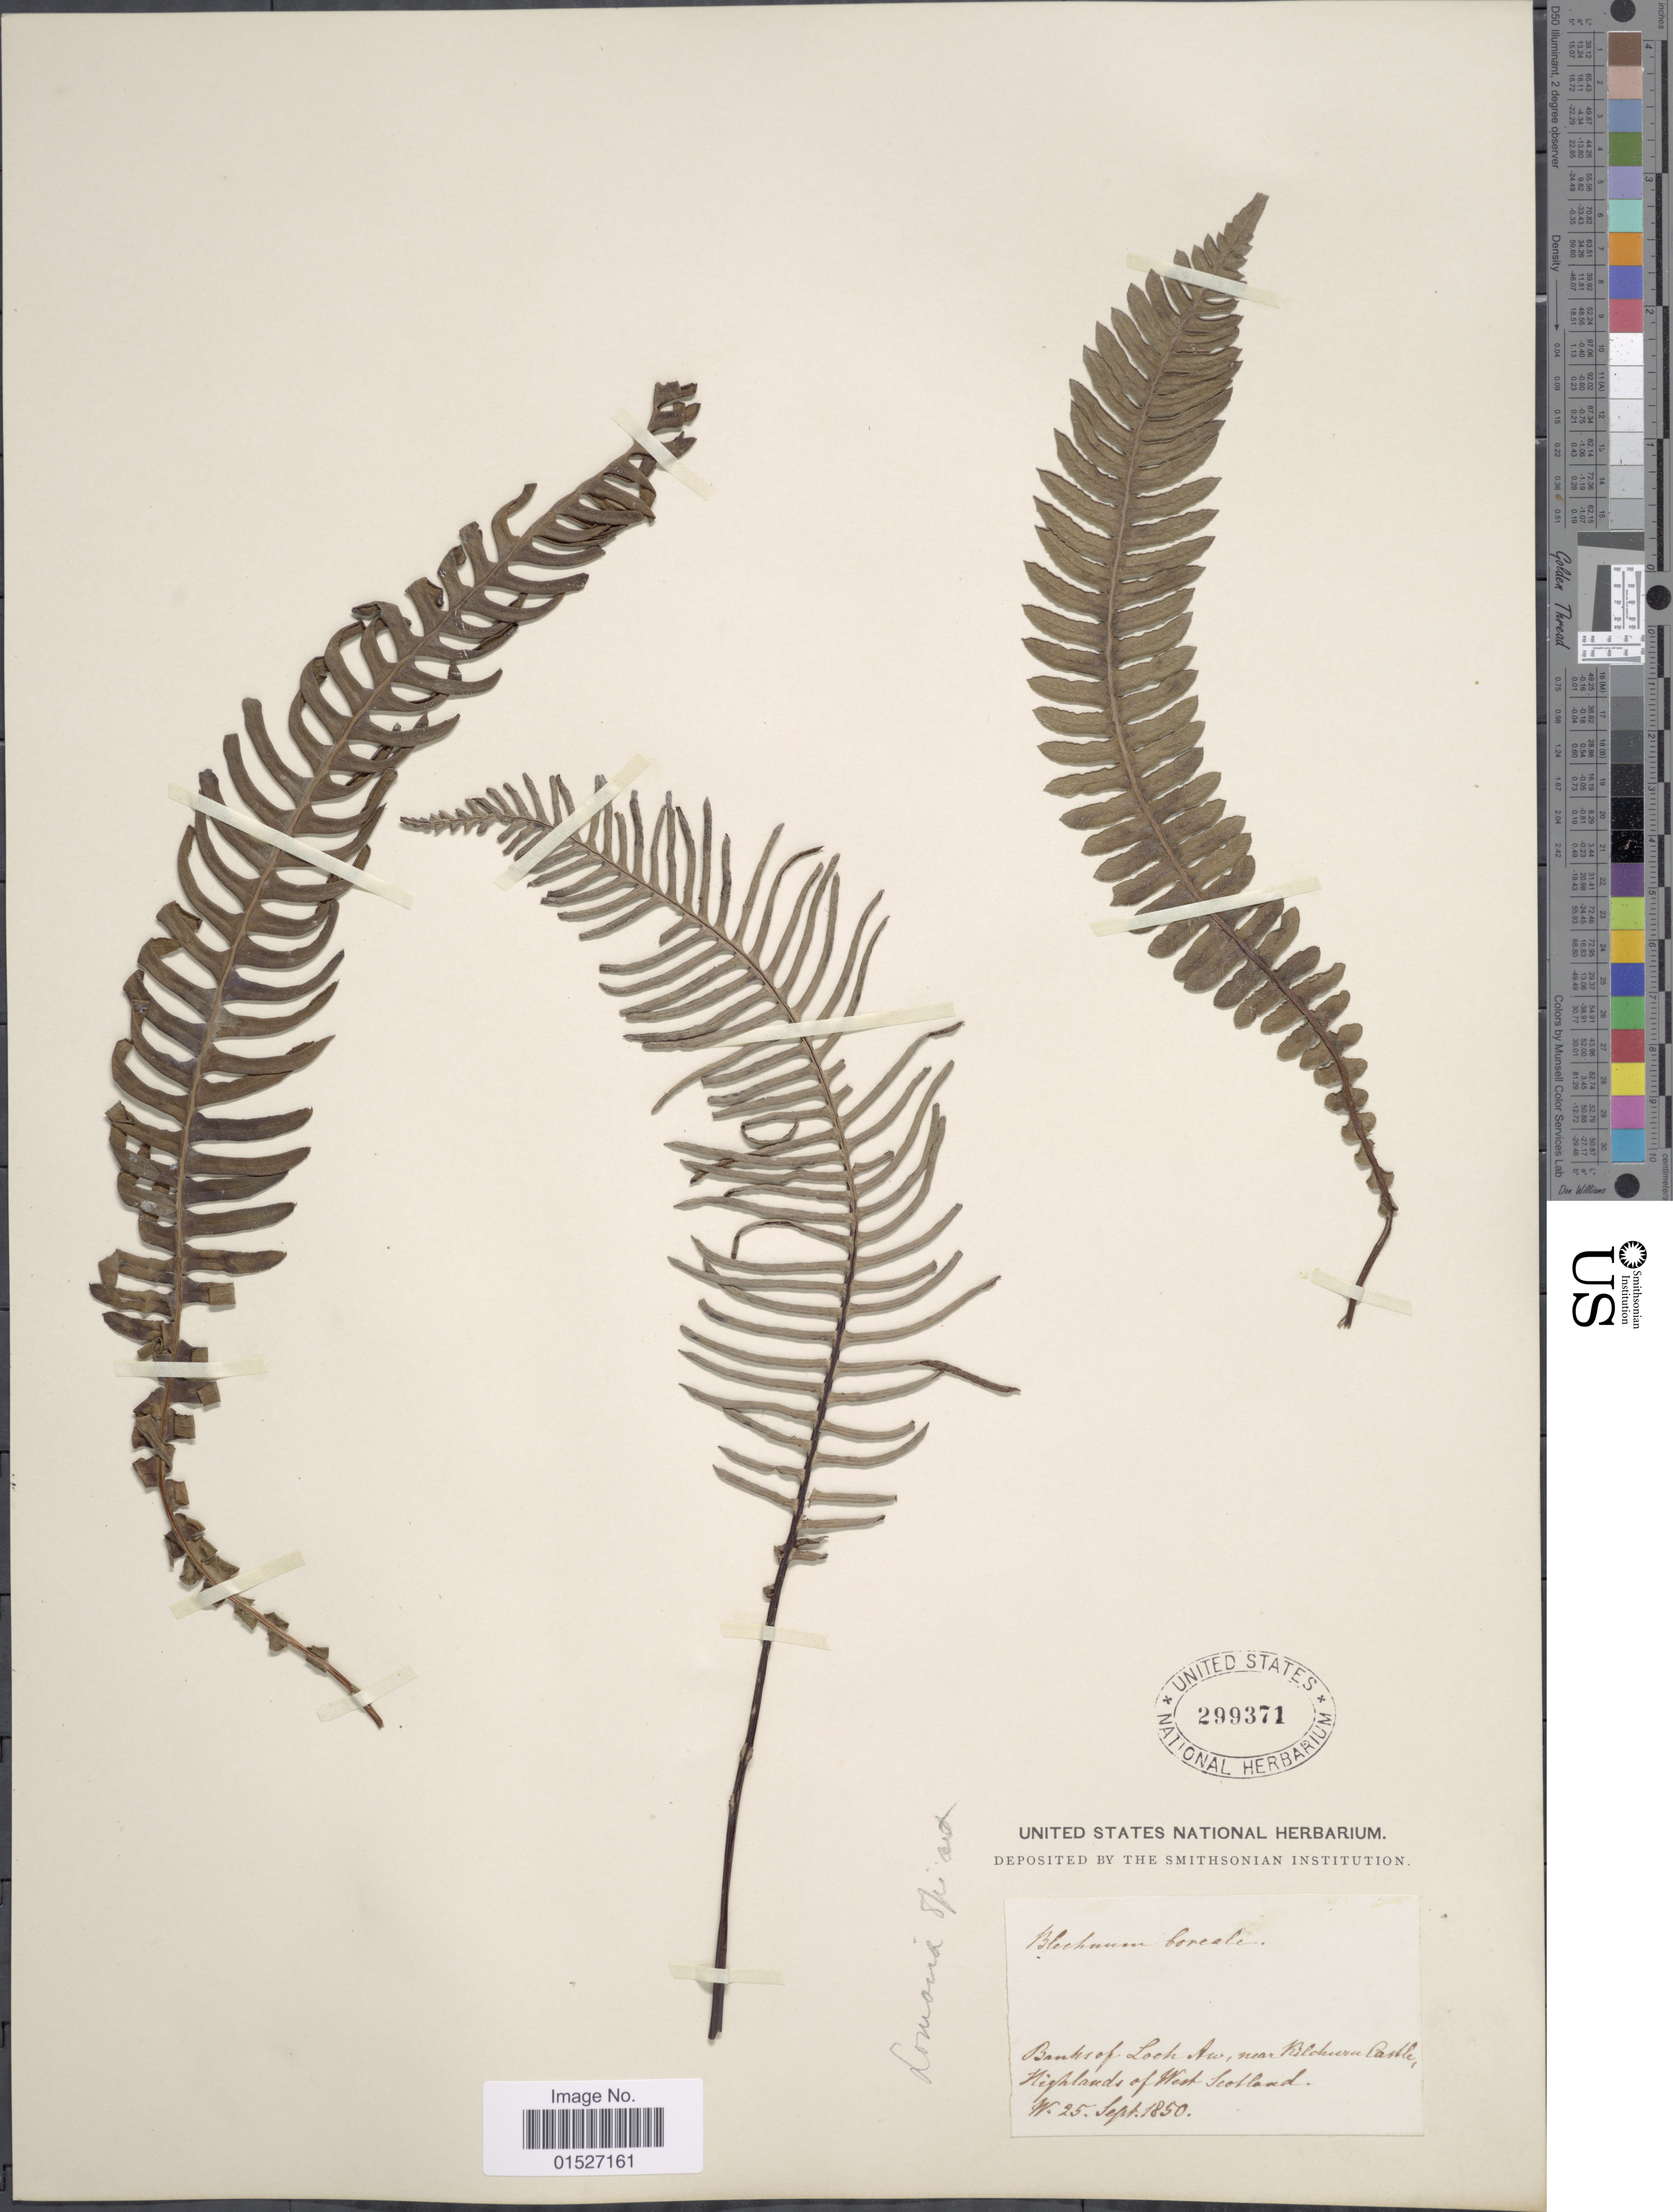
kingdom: Plantae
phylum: Tracheophyta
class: Polypodiopsida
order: Polypodiales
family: Blechnaceae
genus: Blechnum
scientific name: Blechnum spicant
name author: (L.) Sm.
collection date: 1850-09-25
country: United Kingdom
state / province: Scotland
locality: Banks of Loch Aw, near Kilochuru Castle, Highlands of West Scotland.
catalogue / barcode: US 299371